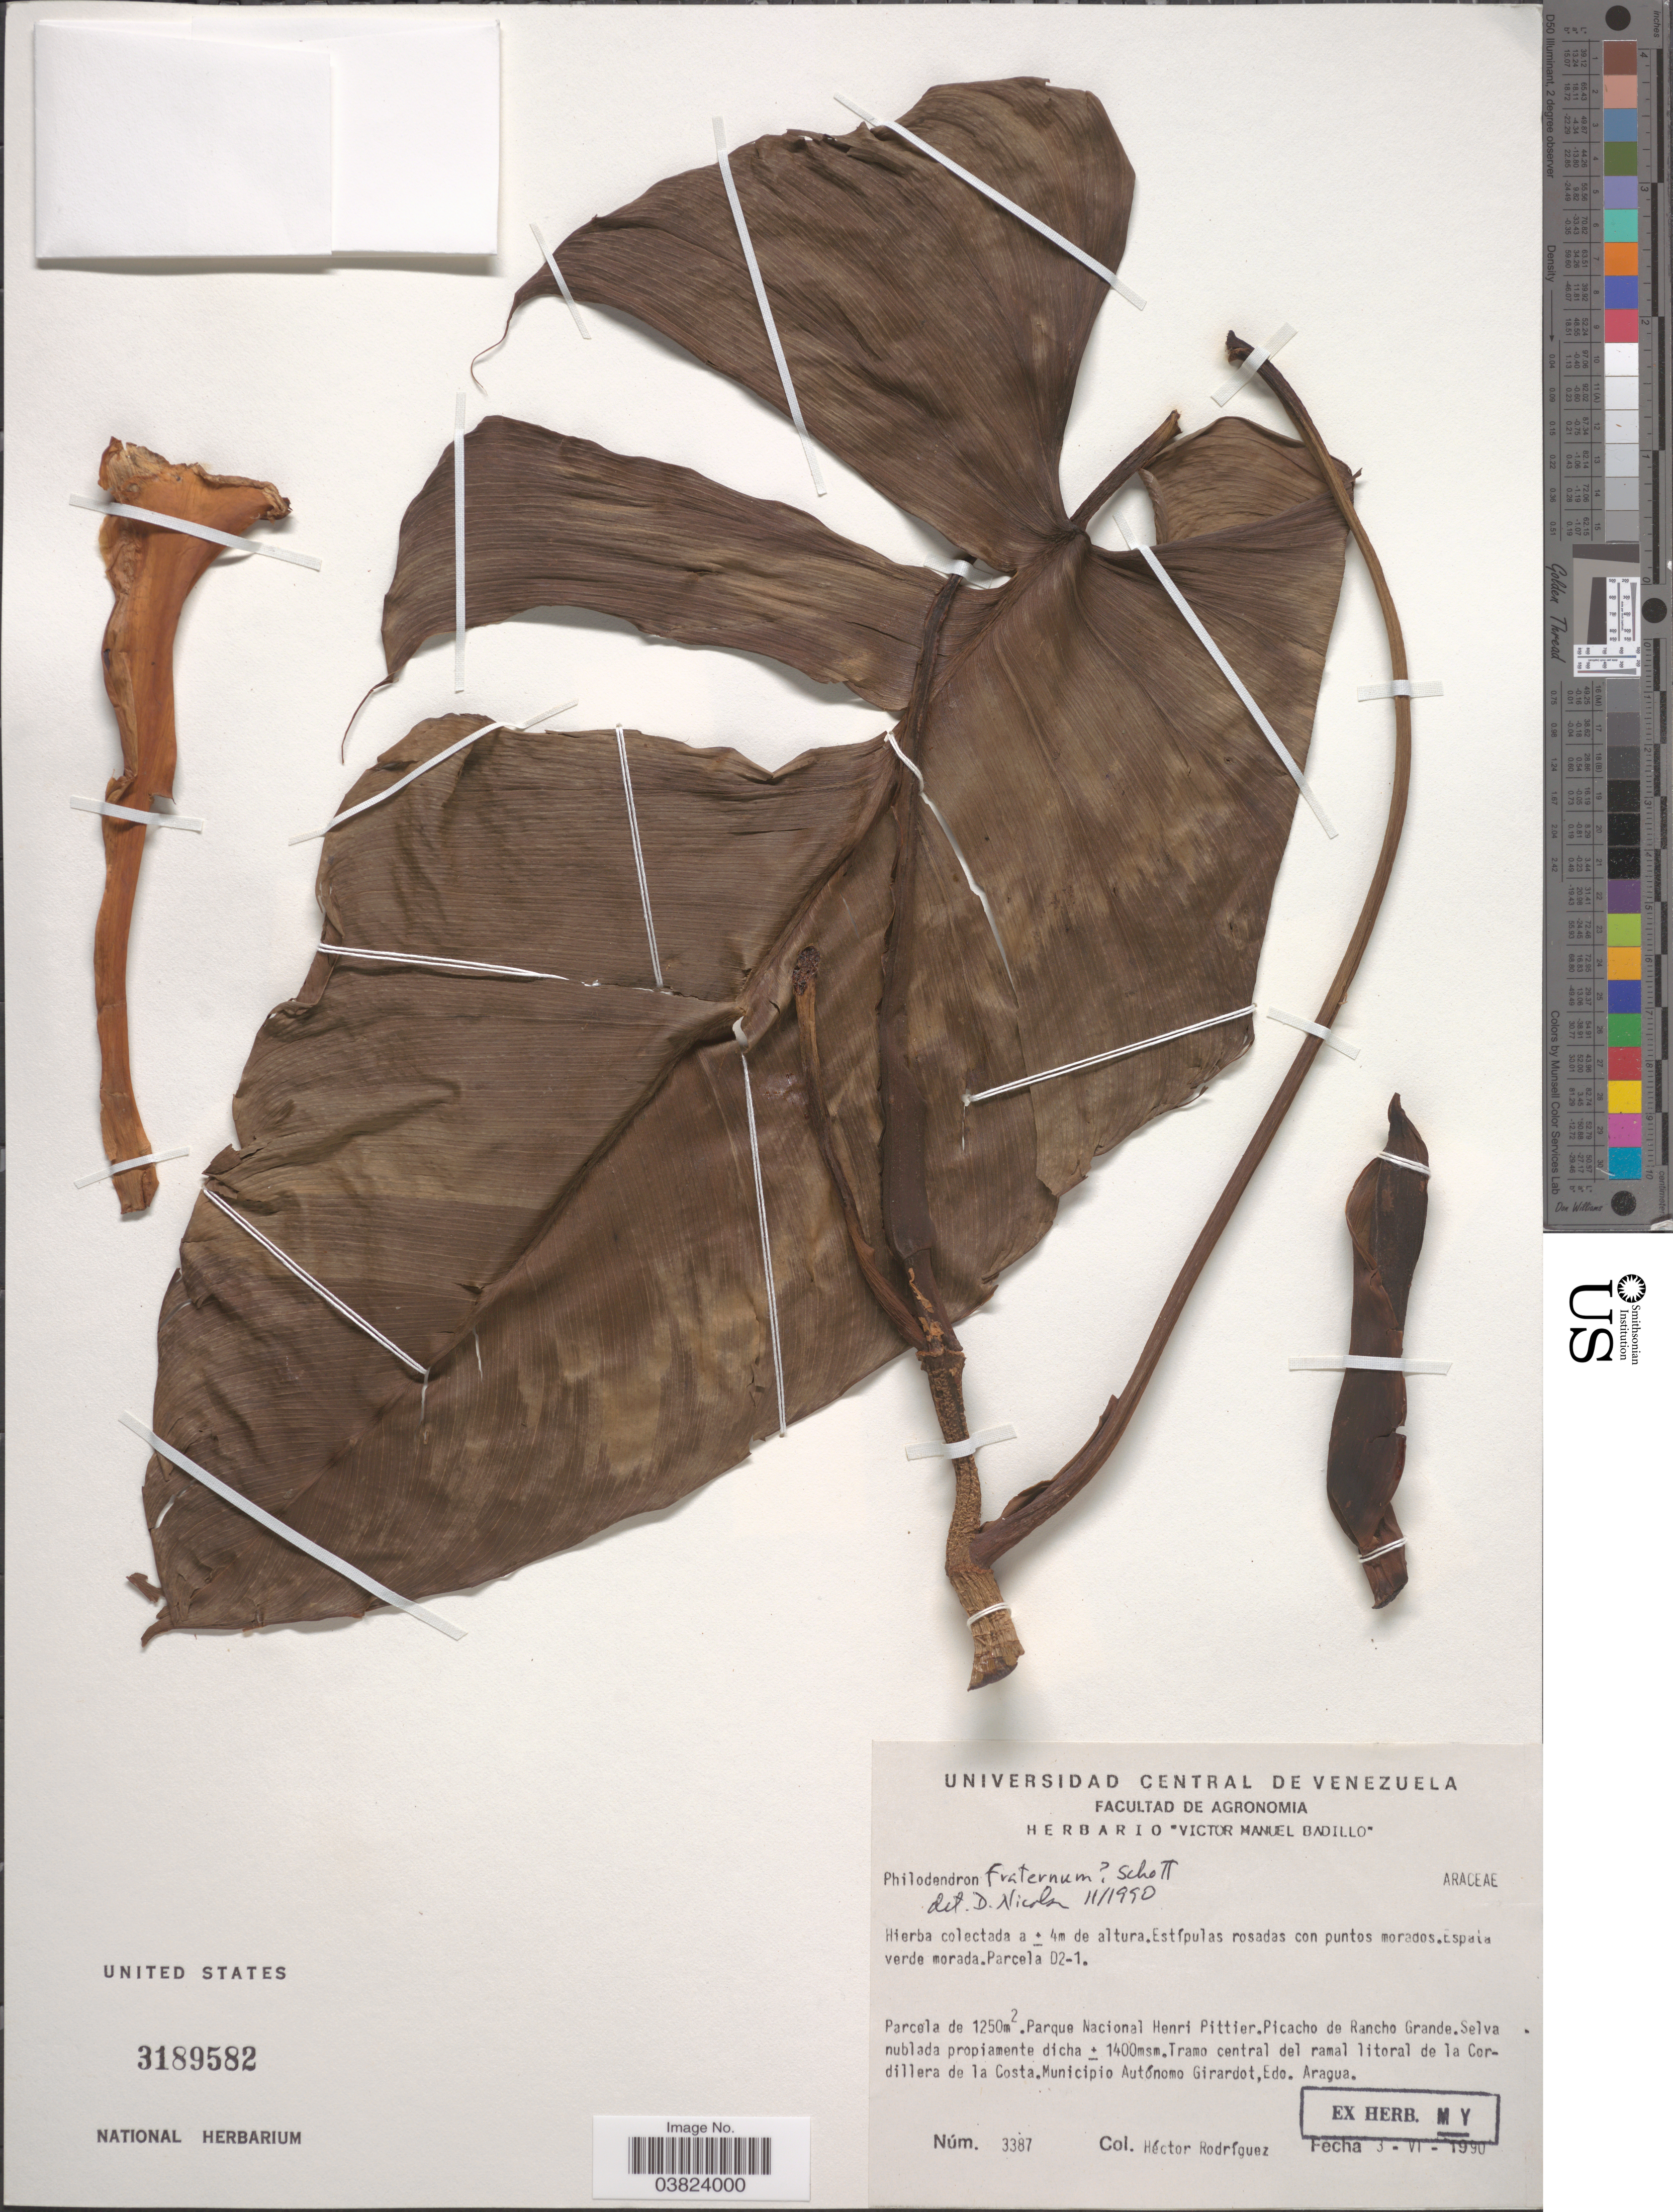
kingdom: Plantae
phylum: Tracheophyta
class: Liliopsida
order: Alismatales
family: Araceae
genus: Philodendron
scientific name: Philodendron fraternum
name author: Schott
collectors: H. Rodríguez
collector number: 3387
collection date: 1990-06-03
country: Venezuela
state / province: Aragua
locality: Parque Nacional Henri Pittier, Picacho de Rancho Grande. Tramo central del ramal litoral de la Cordillera de la Costa. Municipio Autónomo Girardot.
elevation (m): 1400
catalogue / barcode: US 3189582